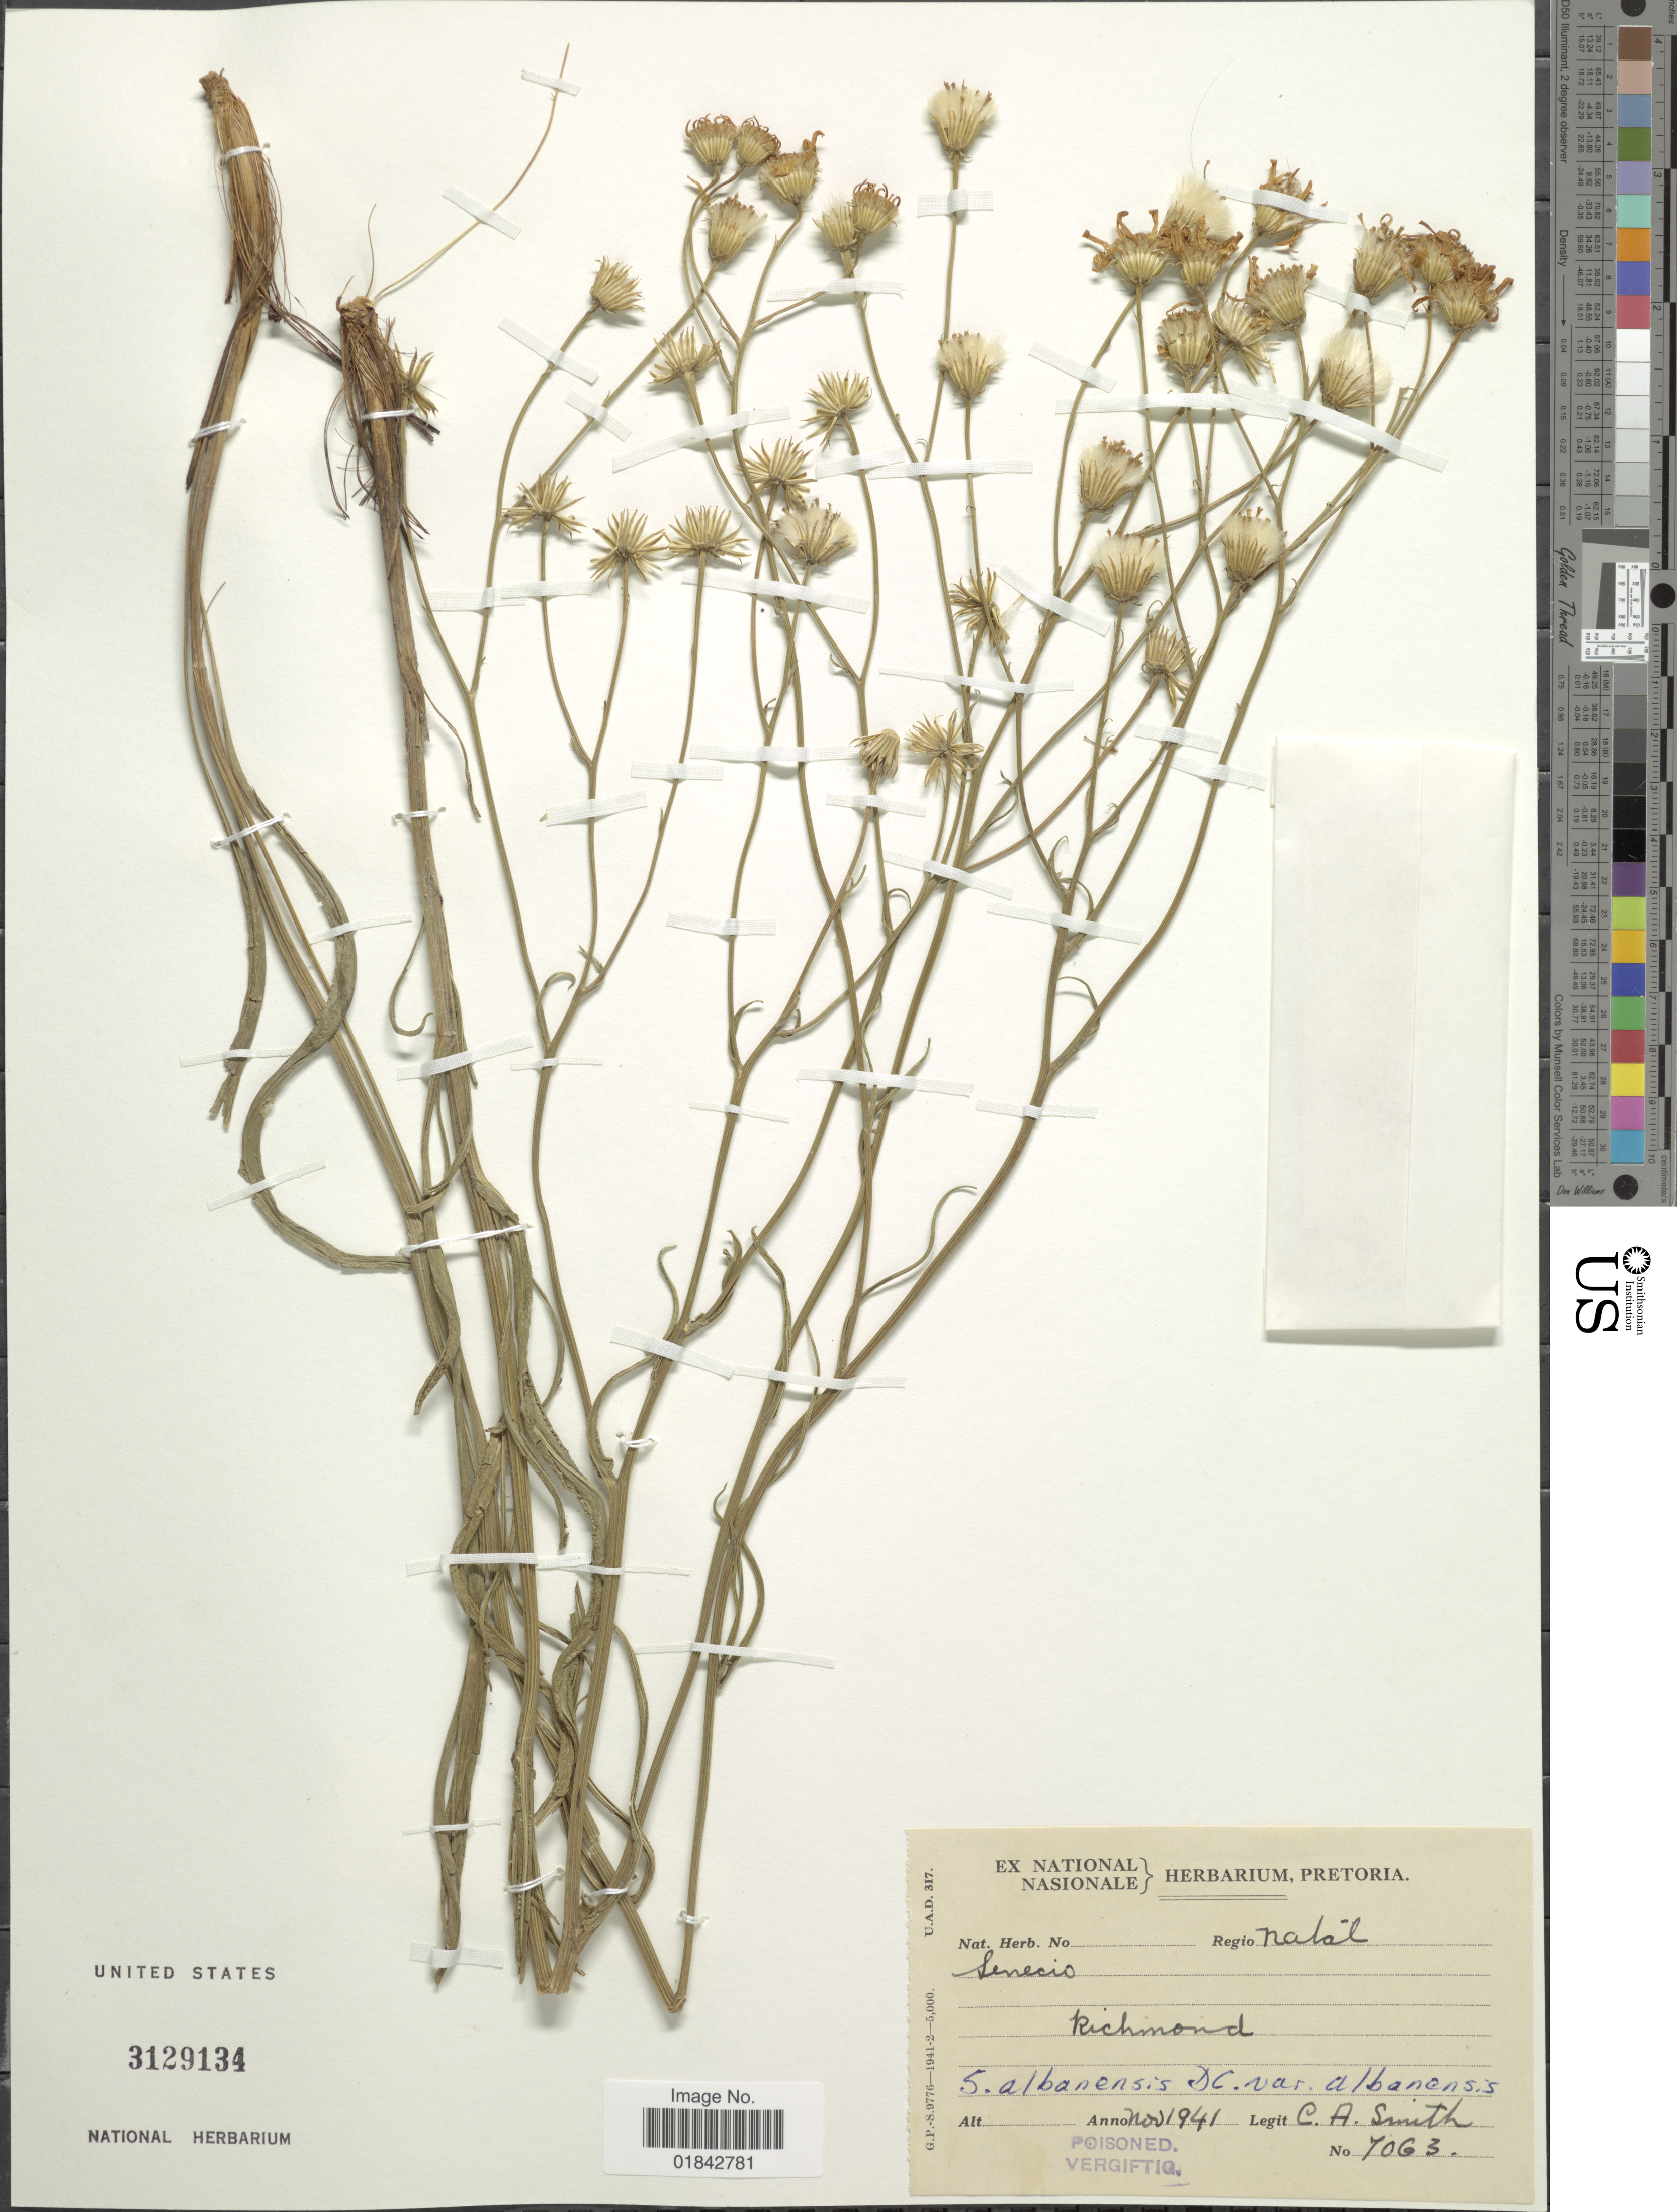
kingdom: Plantae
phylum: Tracheophyta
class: Magnoliopsida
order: Asterales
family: Asteraceae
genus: Senecio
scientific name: Senecio sp.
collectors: C. A. Smith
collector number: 7063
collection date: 1941-11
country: South Africa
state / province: KwaZulu-Natal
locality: Natal, Richmond, S. albanensis DC van albanensis [unsure placement]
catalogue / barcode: US 3129134